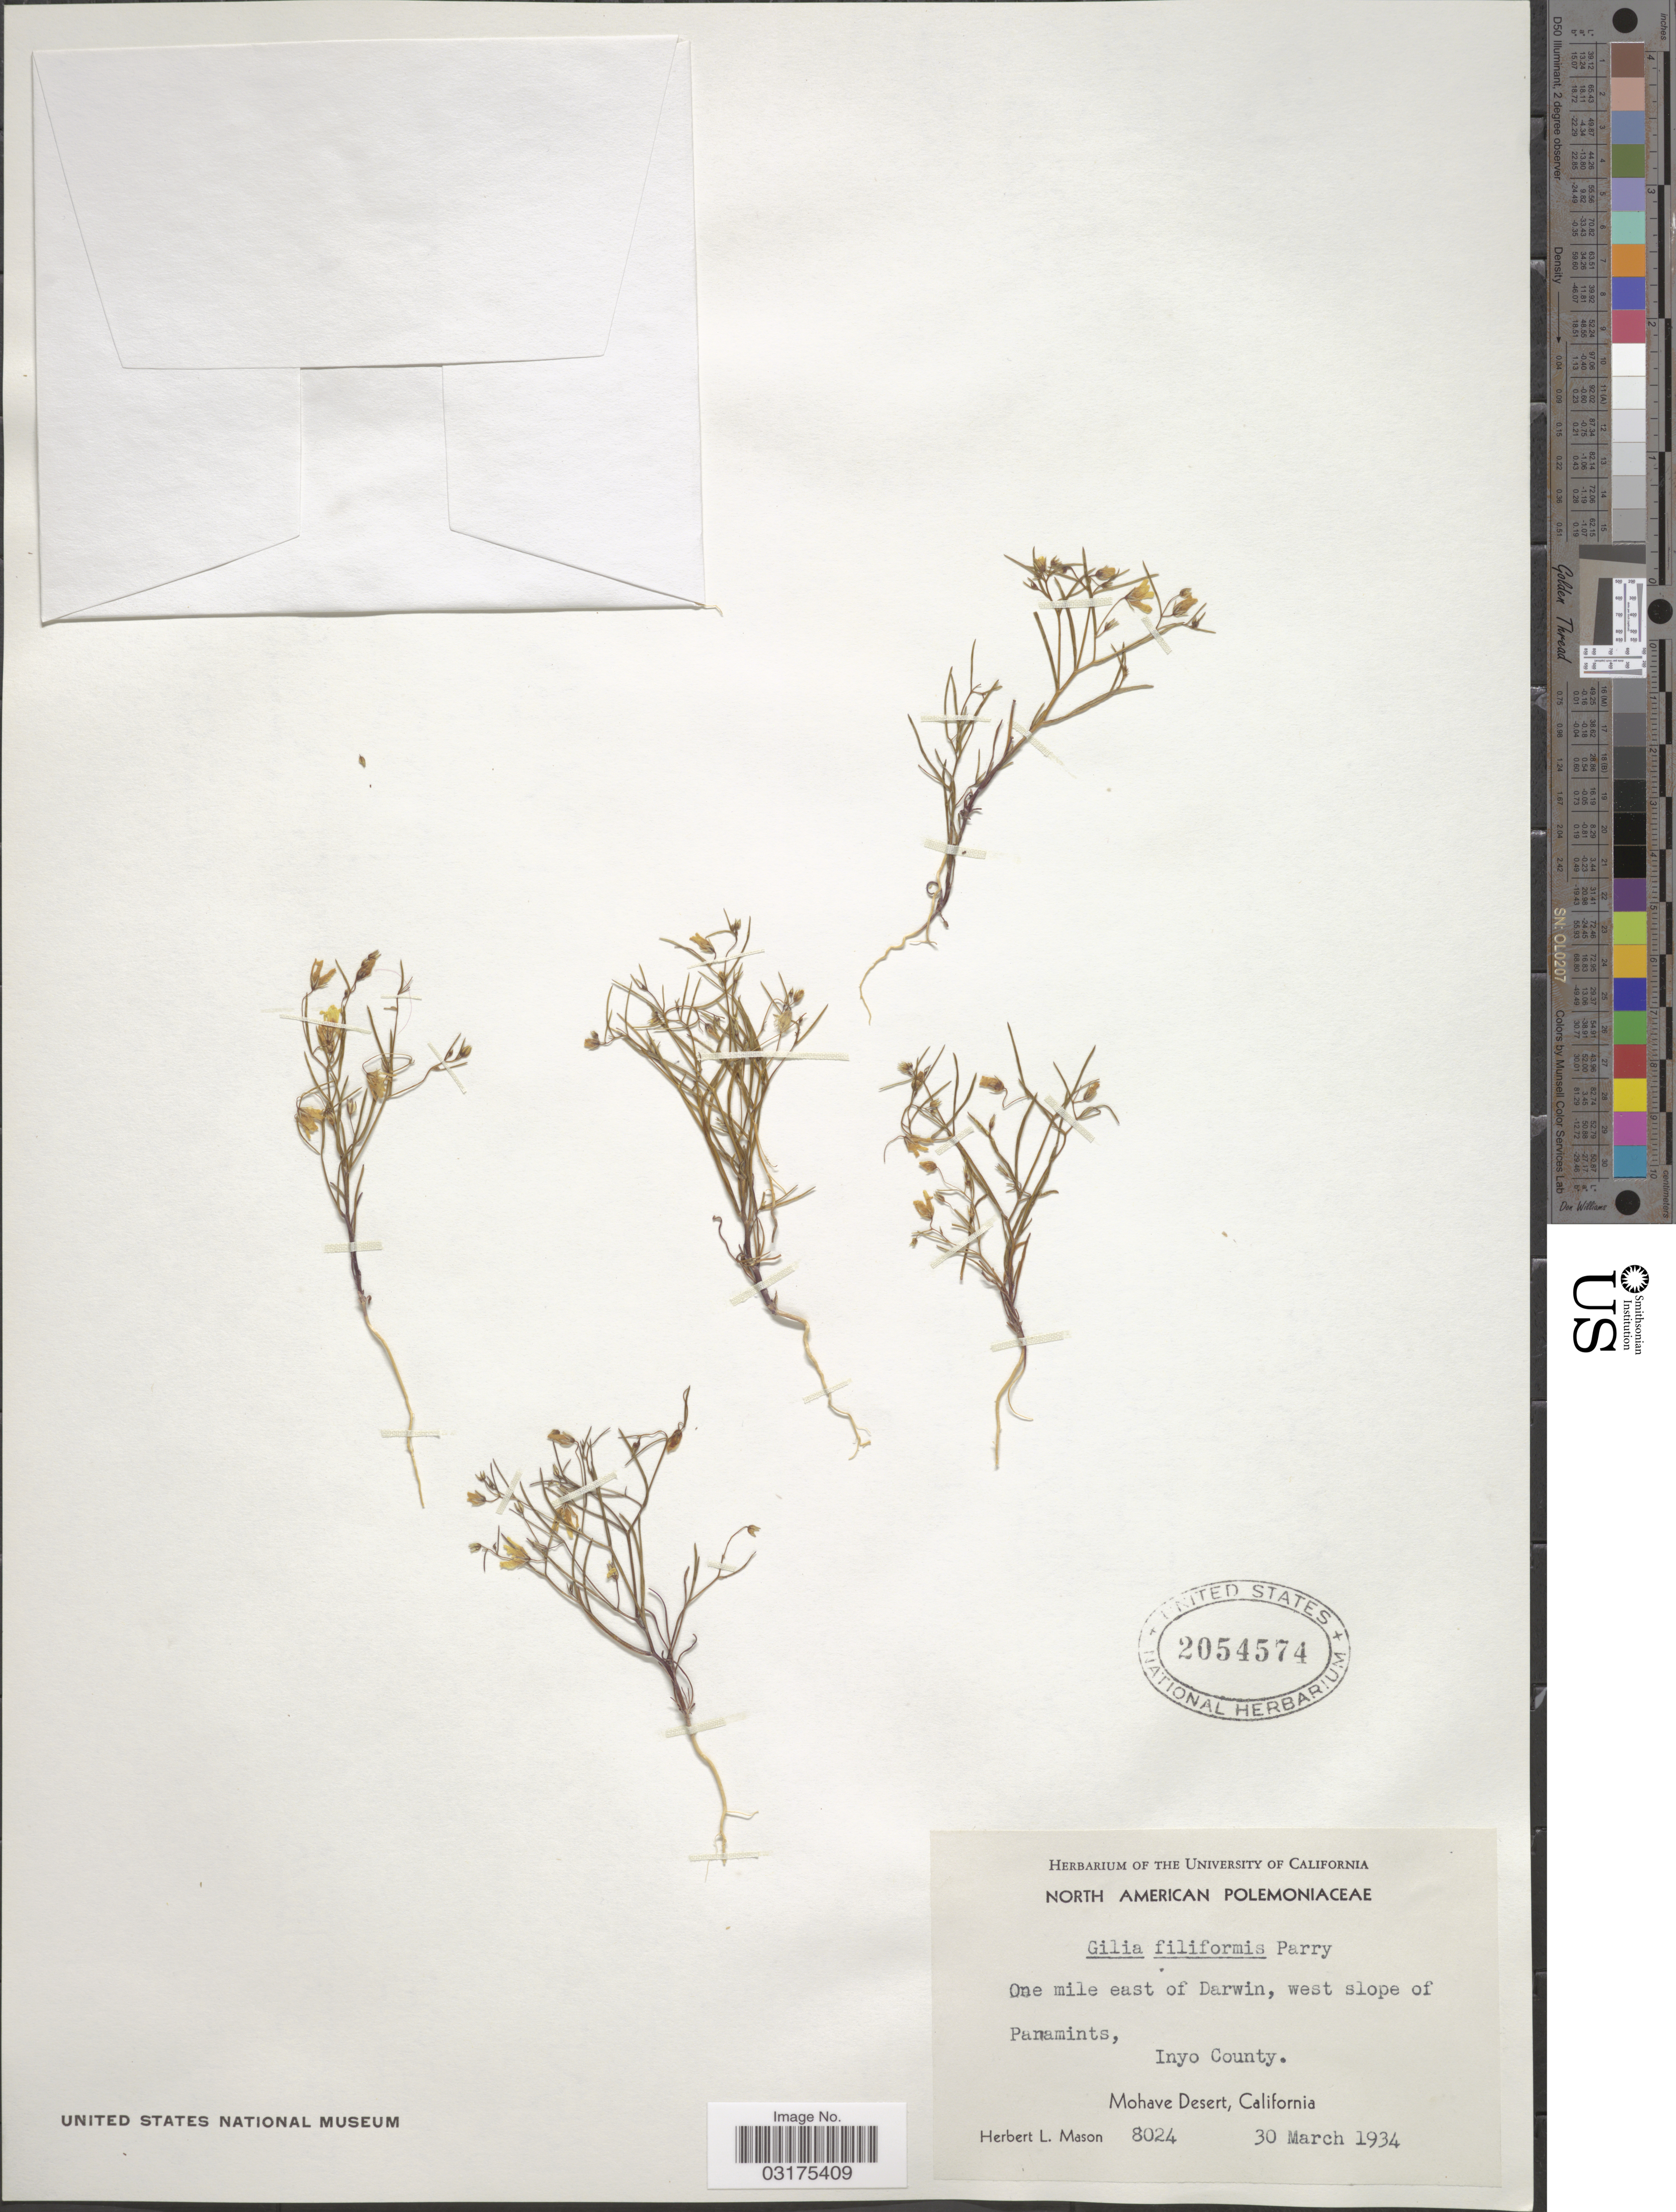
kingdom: Plantae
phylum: Tracheophyta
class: Magnoliopsida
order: Ericales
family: Polemoniaceae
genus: Linanthus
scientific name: Linanthus filiformis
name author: (Parry ex A. Gray) J.M. Porter & L.A. Johnson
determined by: Strong, Mark T., (BOT), Smithsonian Institution - National Museum of Natural History (UNITED STATES)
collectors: H. L. Mason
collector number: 8024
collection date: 1934-03-30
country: United States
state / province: California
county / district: Inyo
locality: One mile east of Darwin, west slope of Panamints, Inyo County, Mohave Desert, California.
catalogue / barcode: US 2054574